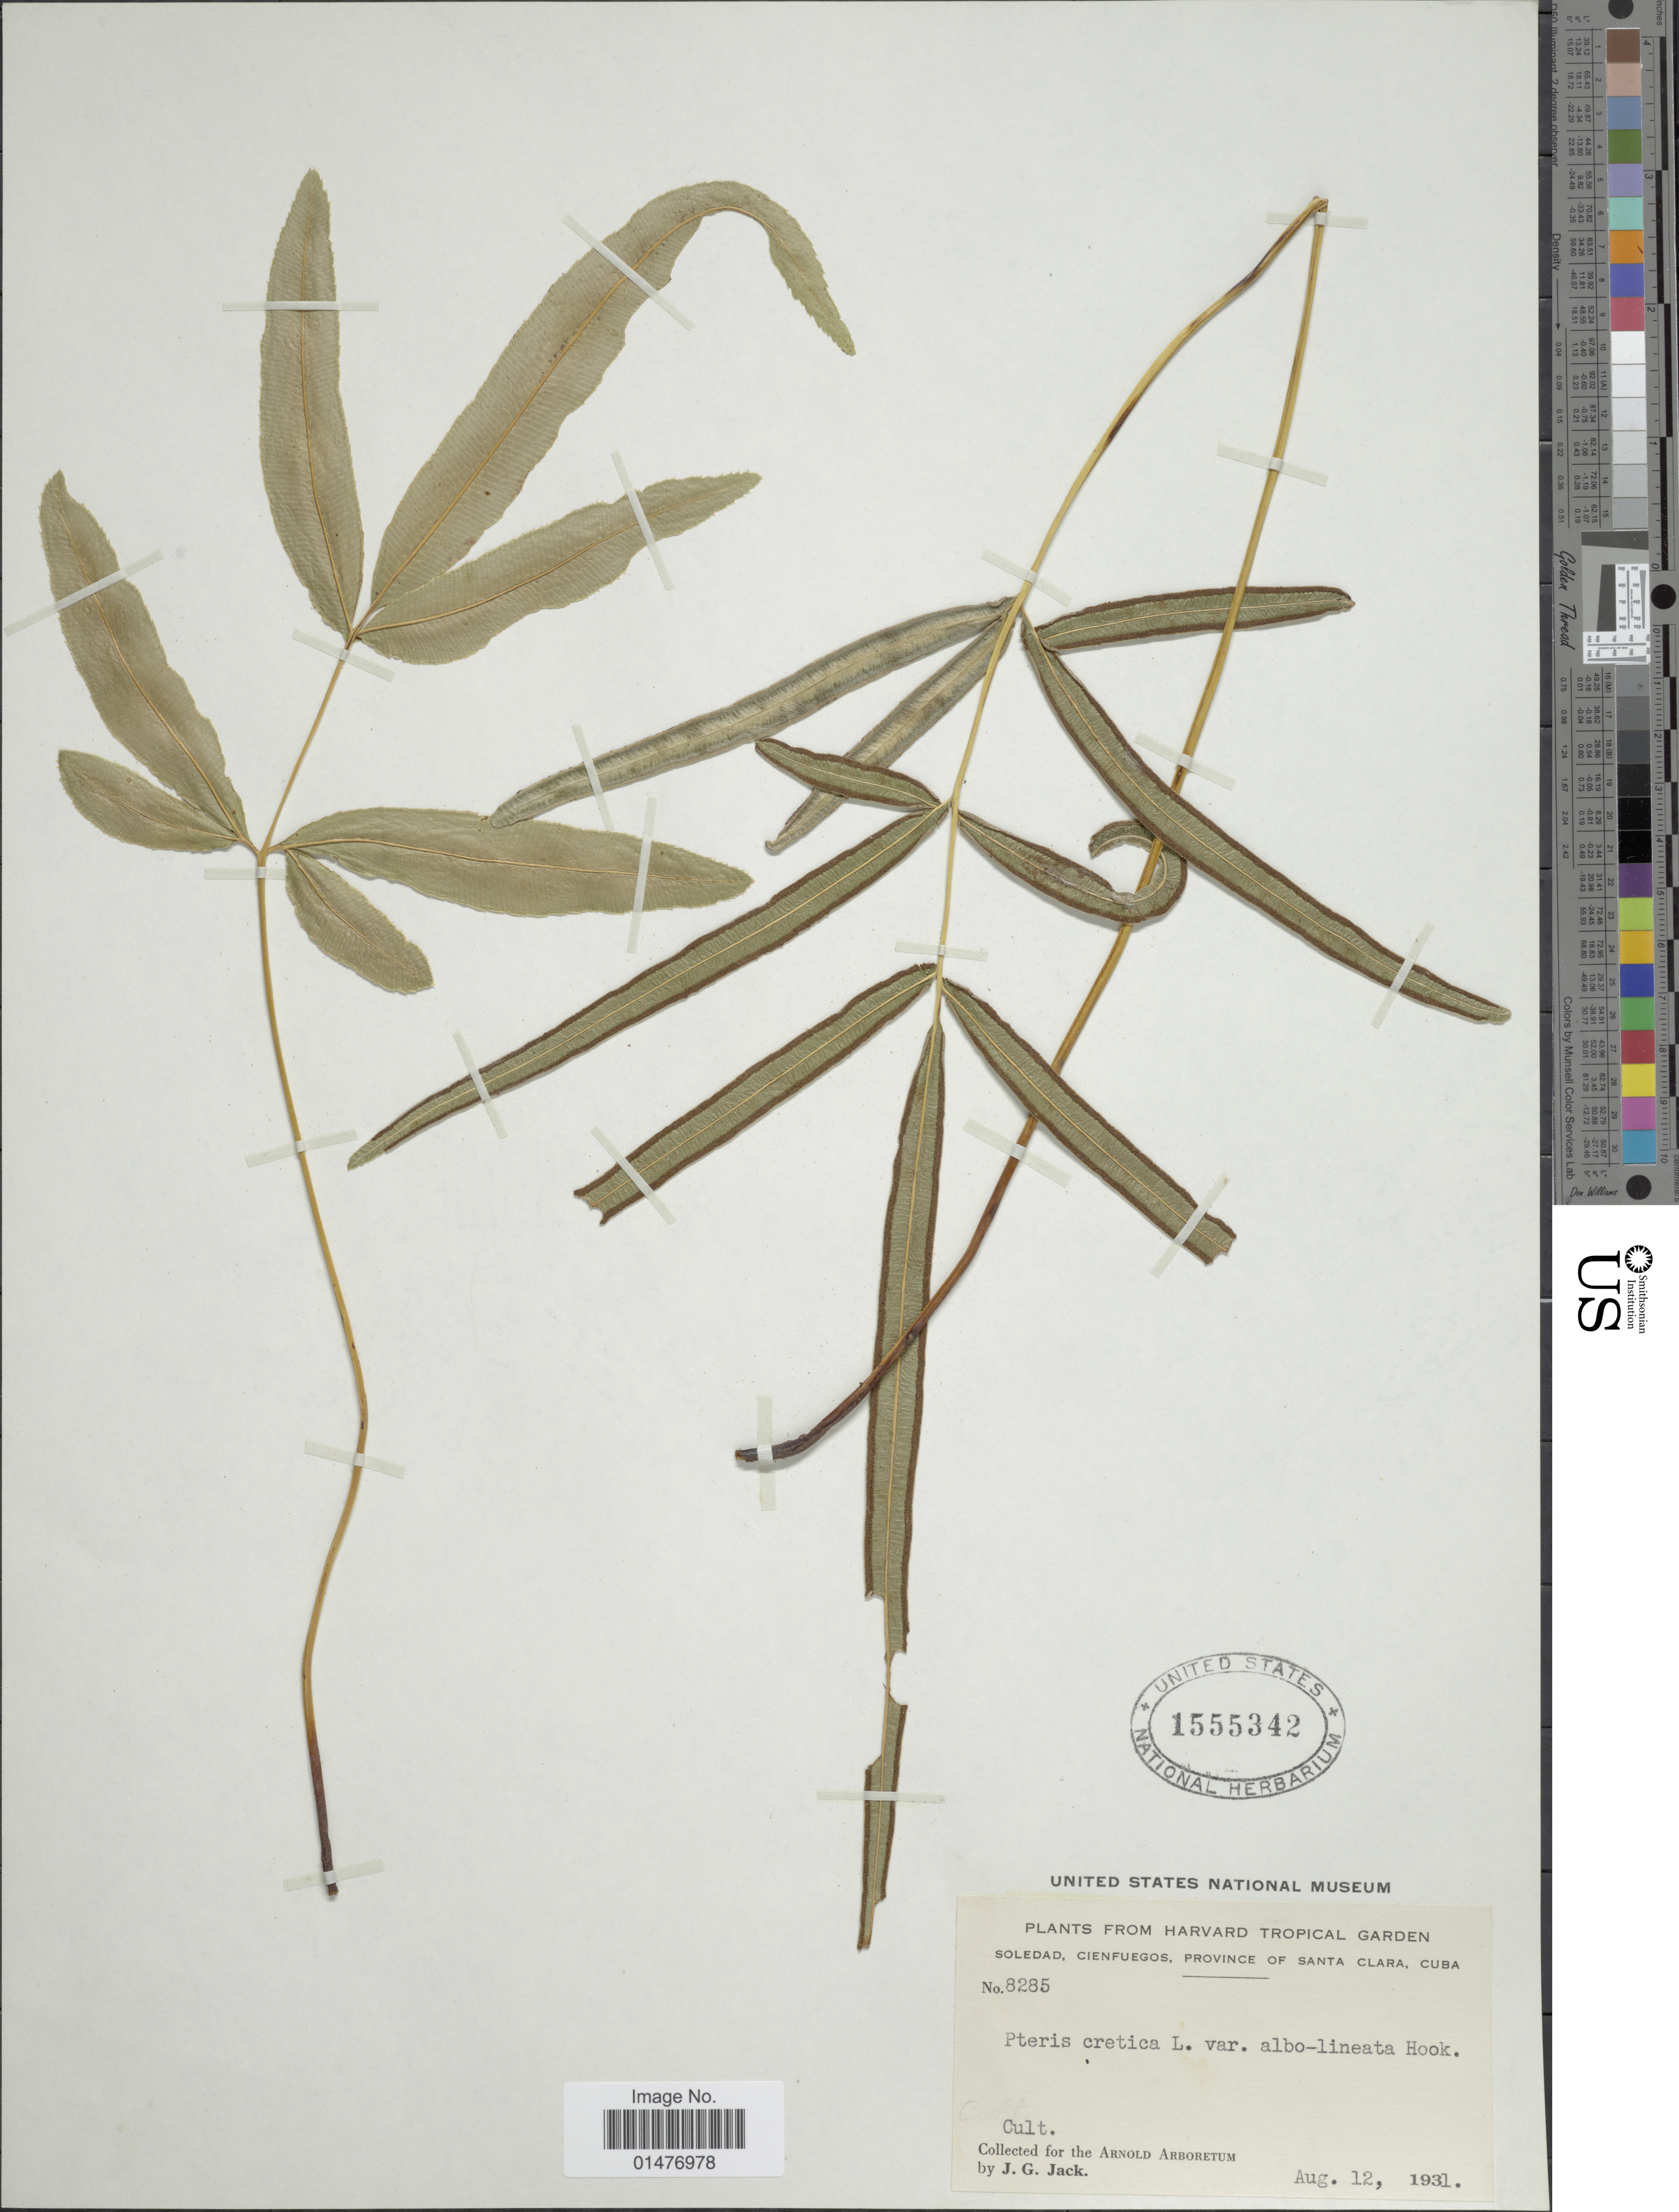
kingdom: Plantae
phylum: Tracheophyta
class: Polypodiopsida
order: Polypodiales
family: Pteridaceae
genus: Pteris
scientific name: Pteris cretica var. albolineata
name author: Hook.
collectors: J. G. Jack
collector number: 8285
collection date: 1931-08-12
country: Cuba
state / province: Las Villas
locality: Soledad, Cienfuegos, province of Santa Clara, Cuba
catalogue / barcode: US 1555342